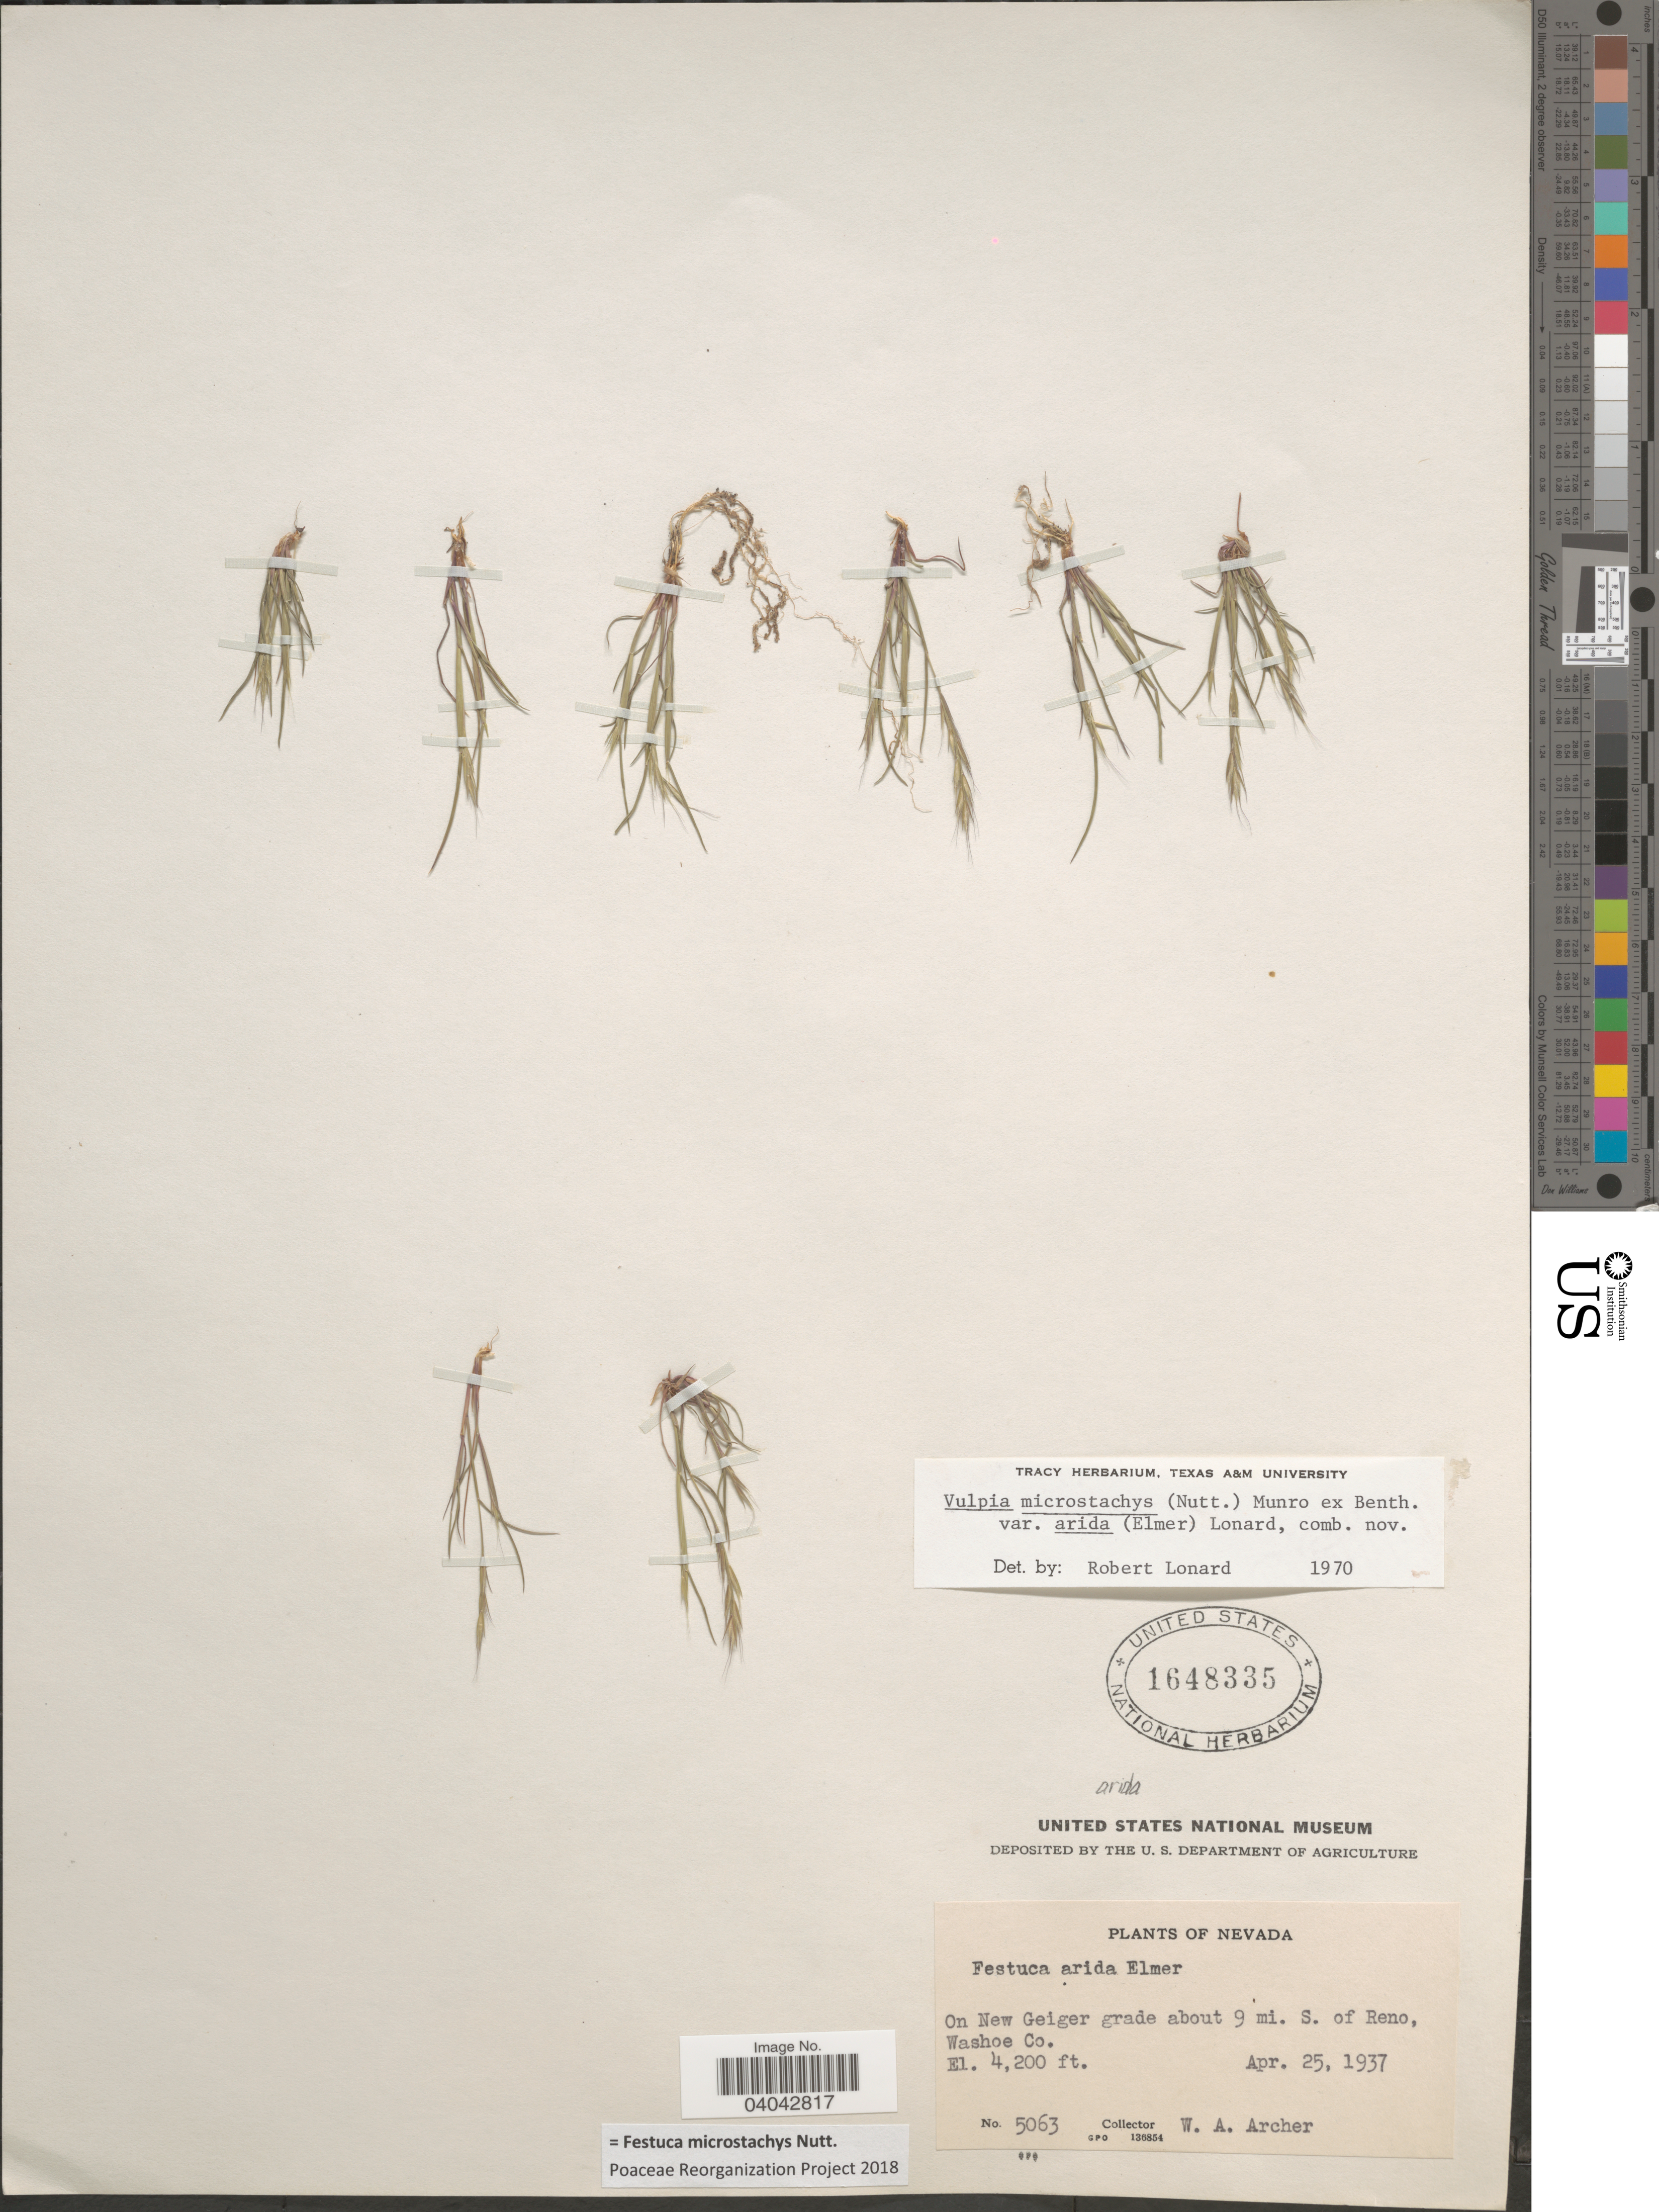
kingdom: Plantae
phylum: Tracheophyta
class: Liliopsida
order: Poales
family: Poaceae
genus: Festuca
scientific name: Festuca microstachys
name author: Nutt.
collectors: W. Archer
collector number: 5063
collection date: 1937-04-25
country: United States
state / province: Nevada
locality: On New Geiger grade about 9 mi. S. of Reno, Washoe Co.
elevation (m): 1280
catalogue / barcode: US 1648335